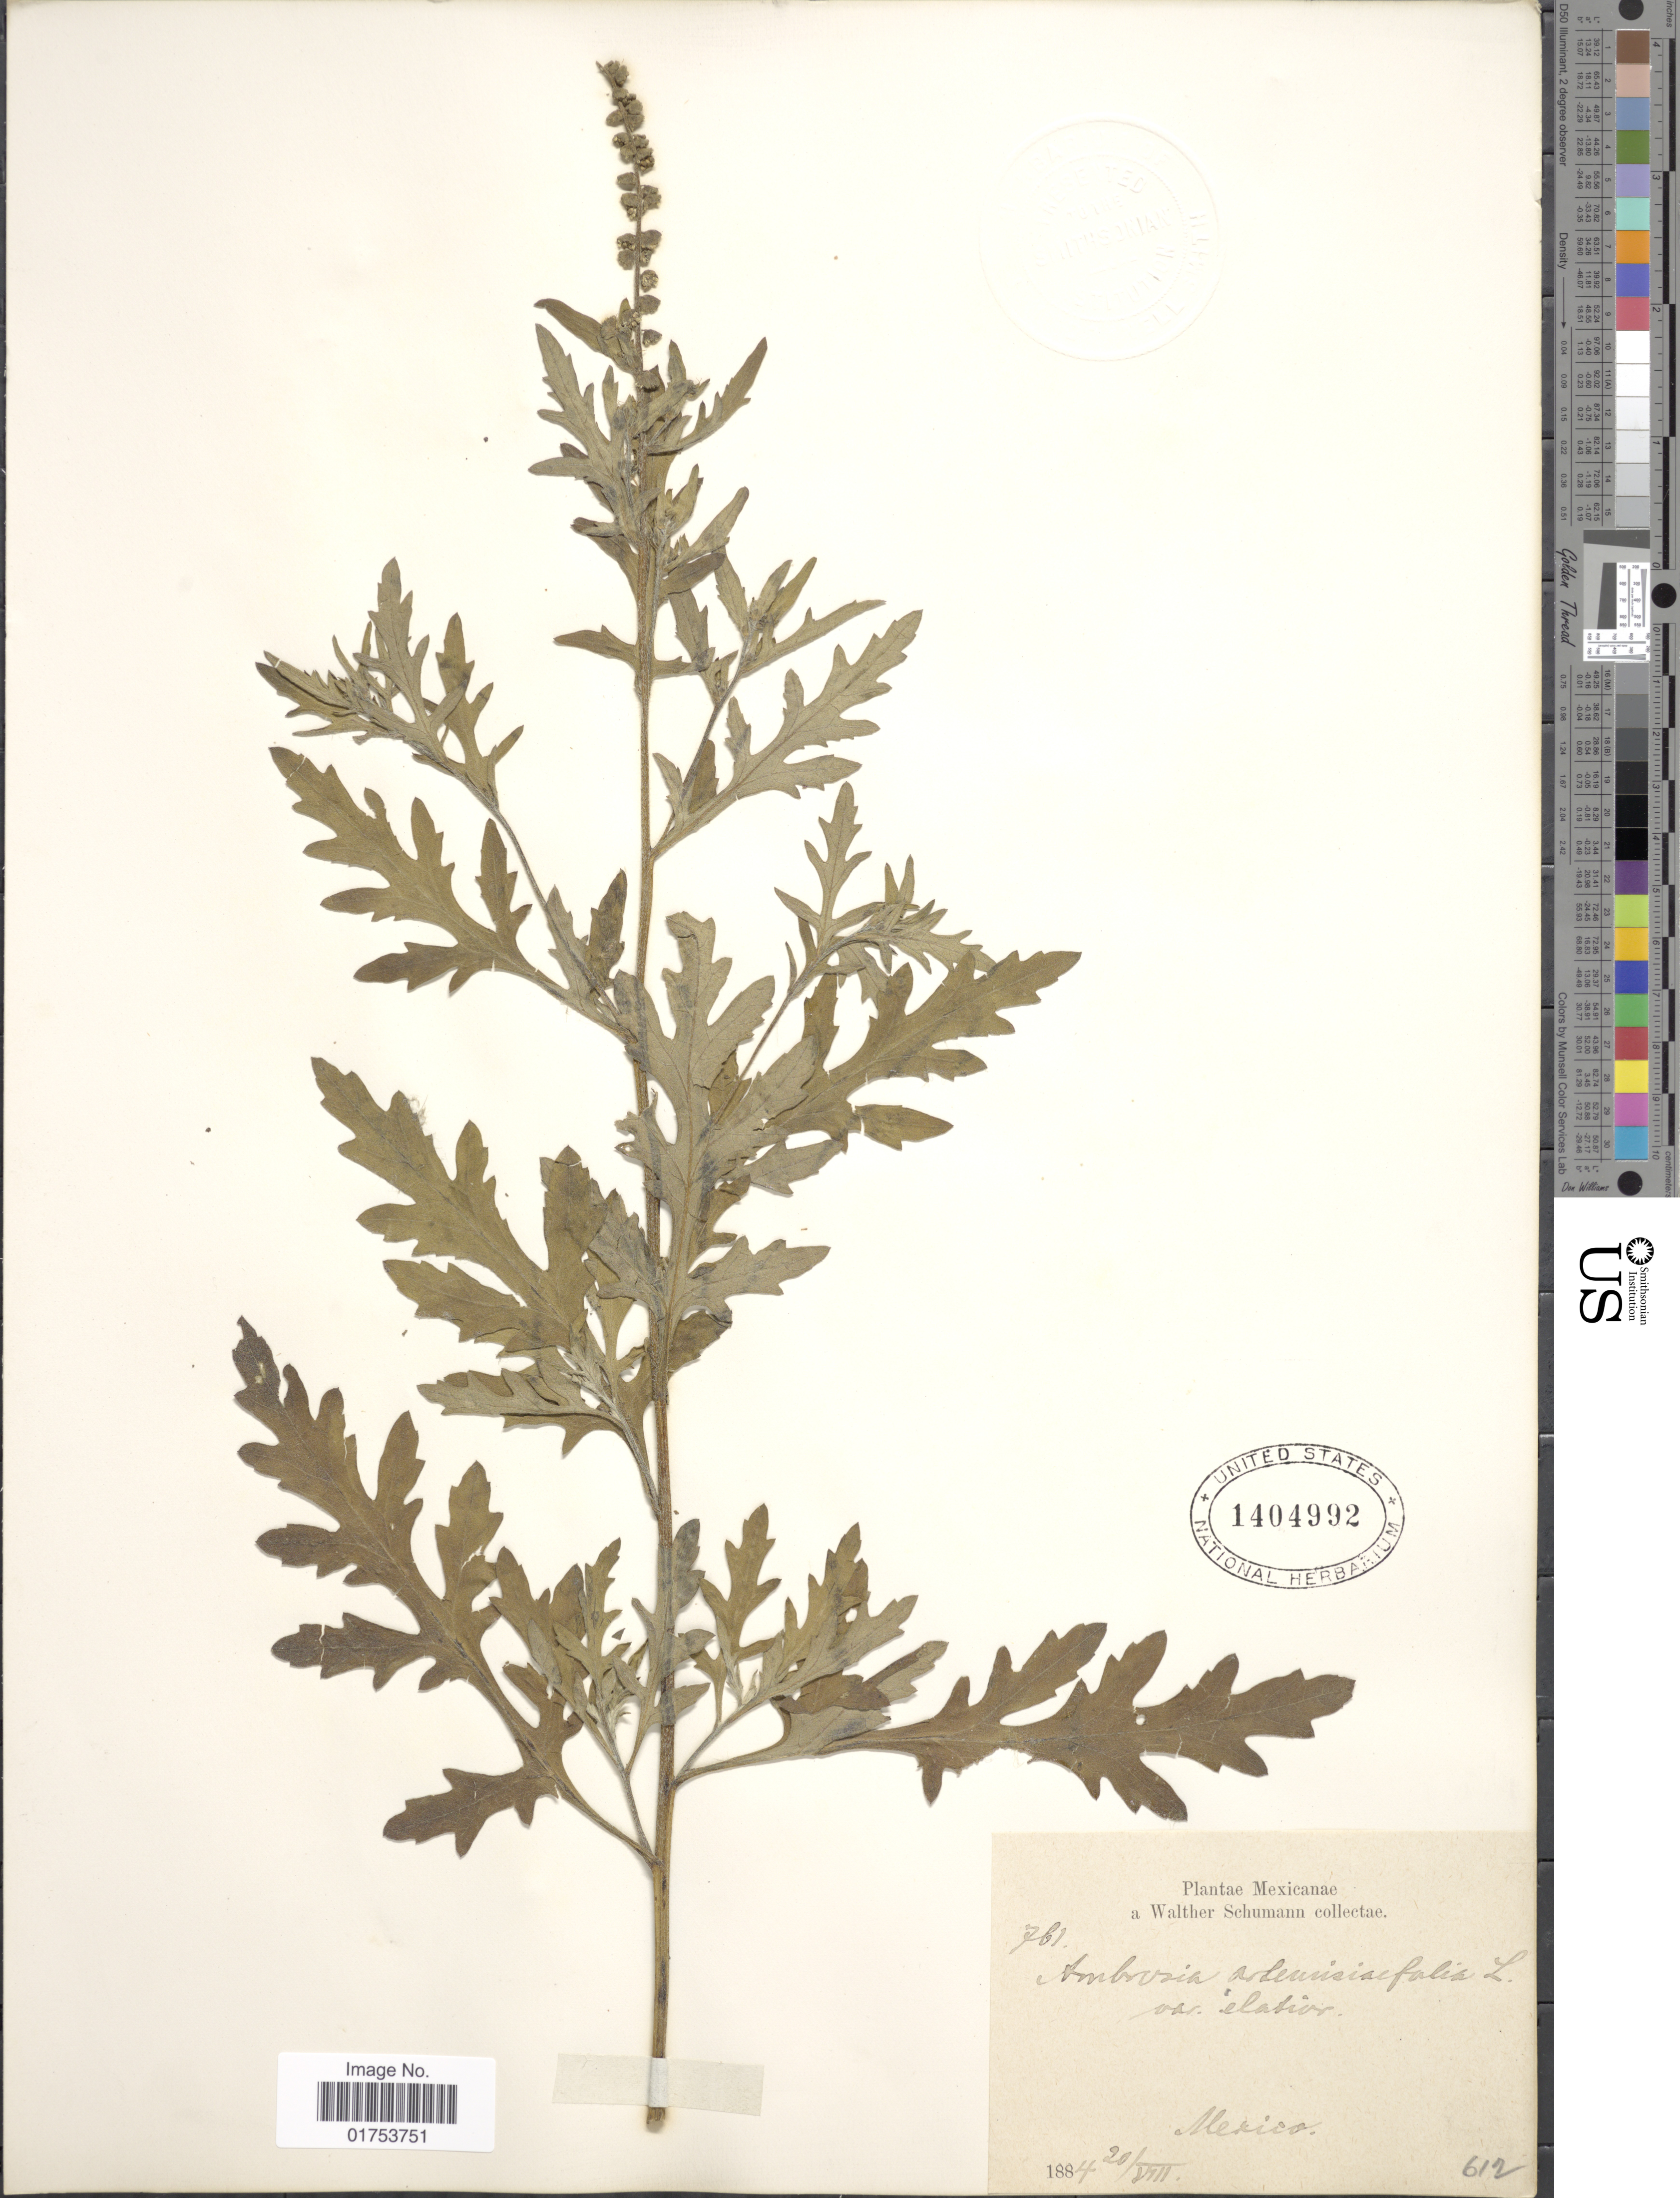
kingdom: Plantae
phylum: Tracheophyta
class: Magnoliopsida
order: Asterales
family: Asteraceae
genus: Ambrosia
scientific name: Ambrosia artemisiifolia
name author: L.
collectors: W. Schumann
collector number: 761/612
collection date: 1884-08-20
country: Mexico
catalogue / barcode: US 1404992